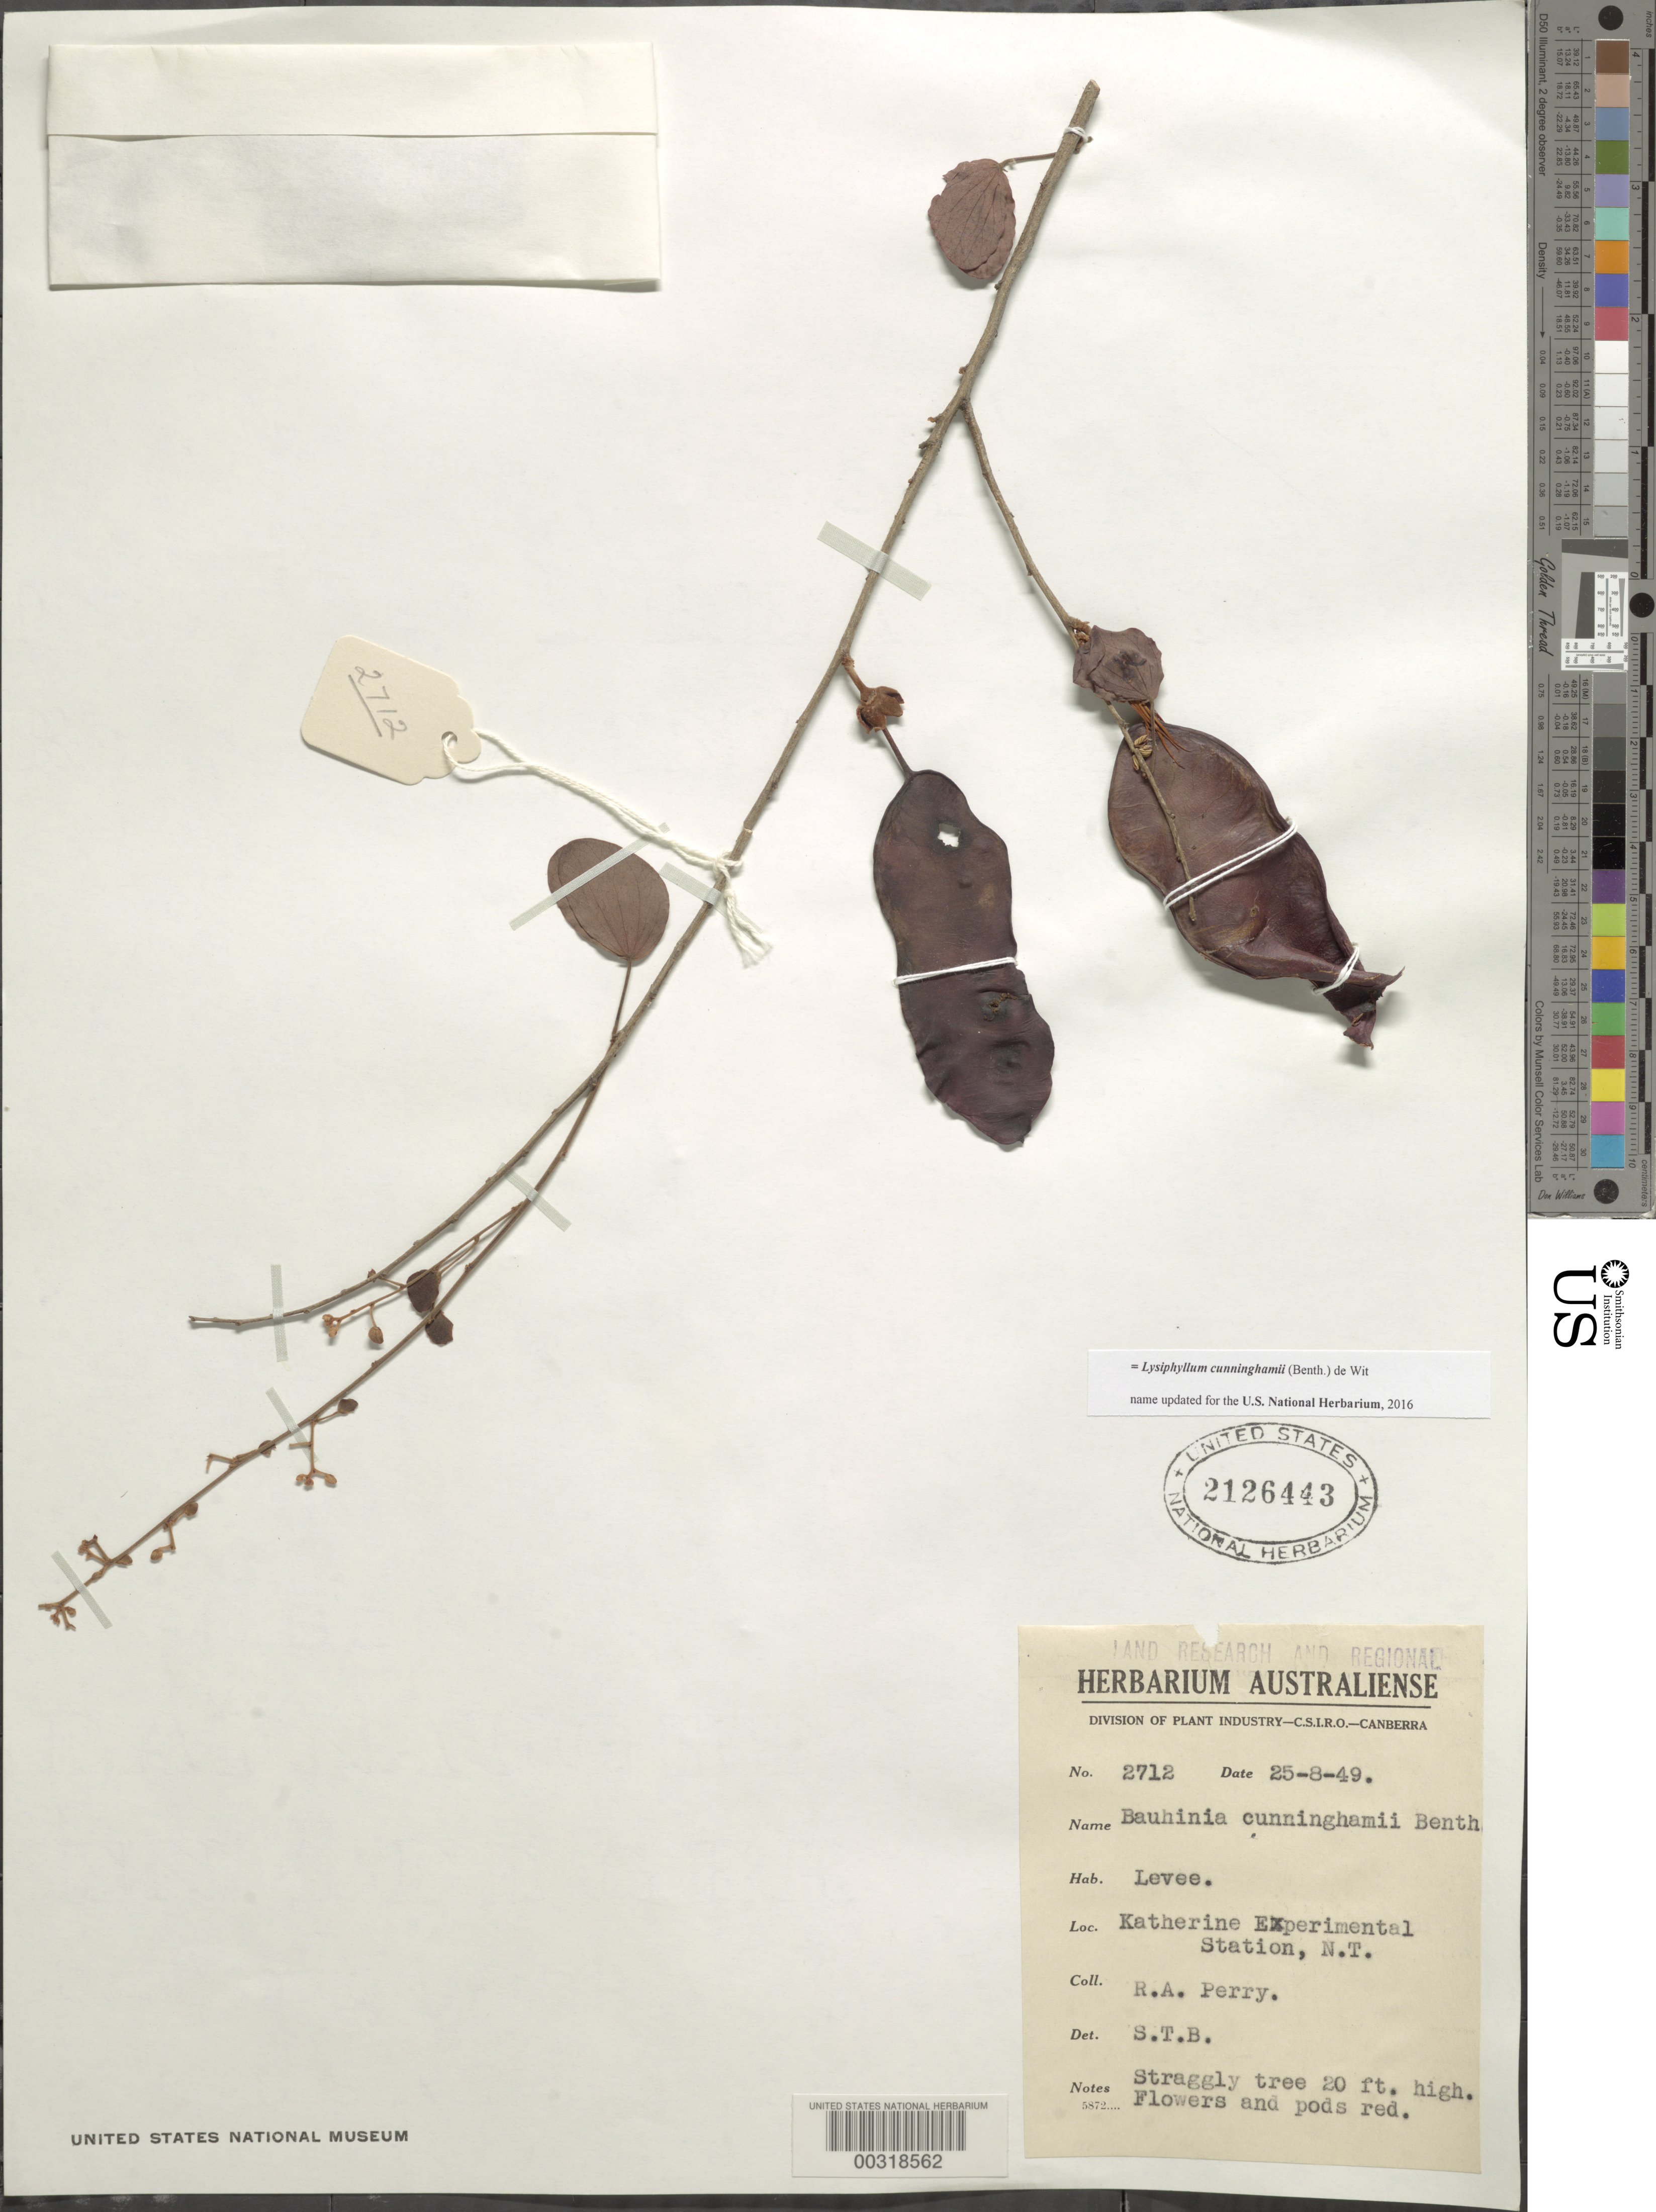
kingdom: Plantae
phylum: Tracheophyta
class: Magnoliopsida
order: Fabales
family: Fabaceae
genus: Tessmannia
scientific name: Tessmannia dewildemaniana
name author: Harms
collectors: Perry, R. A.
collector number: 2712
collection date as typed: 25 Aug 1949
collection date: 1949-08-25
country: Australia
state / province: Northern Territory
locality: Katherine experimental station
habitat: Levee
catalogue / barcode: US 2126443